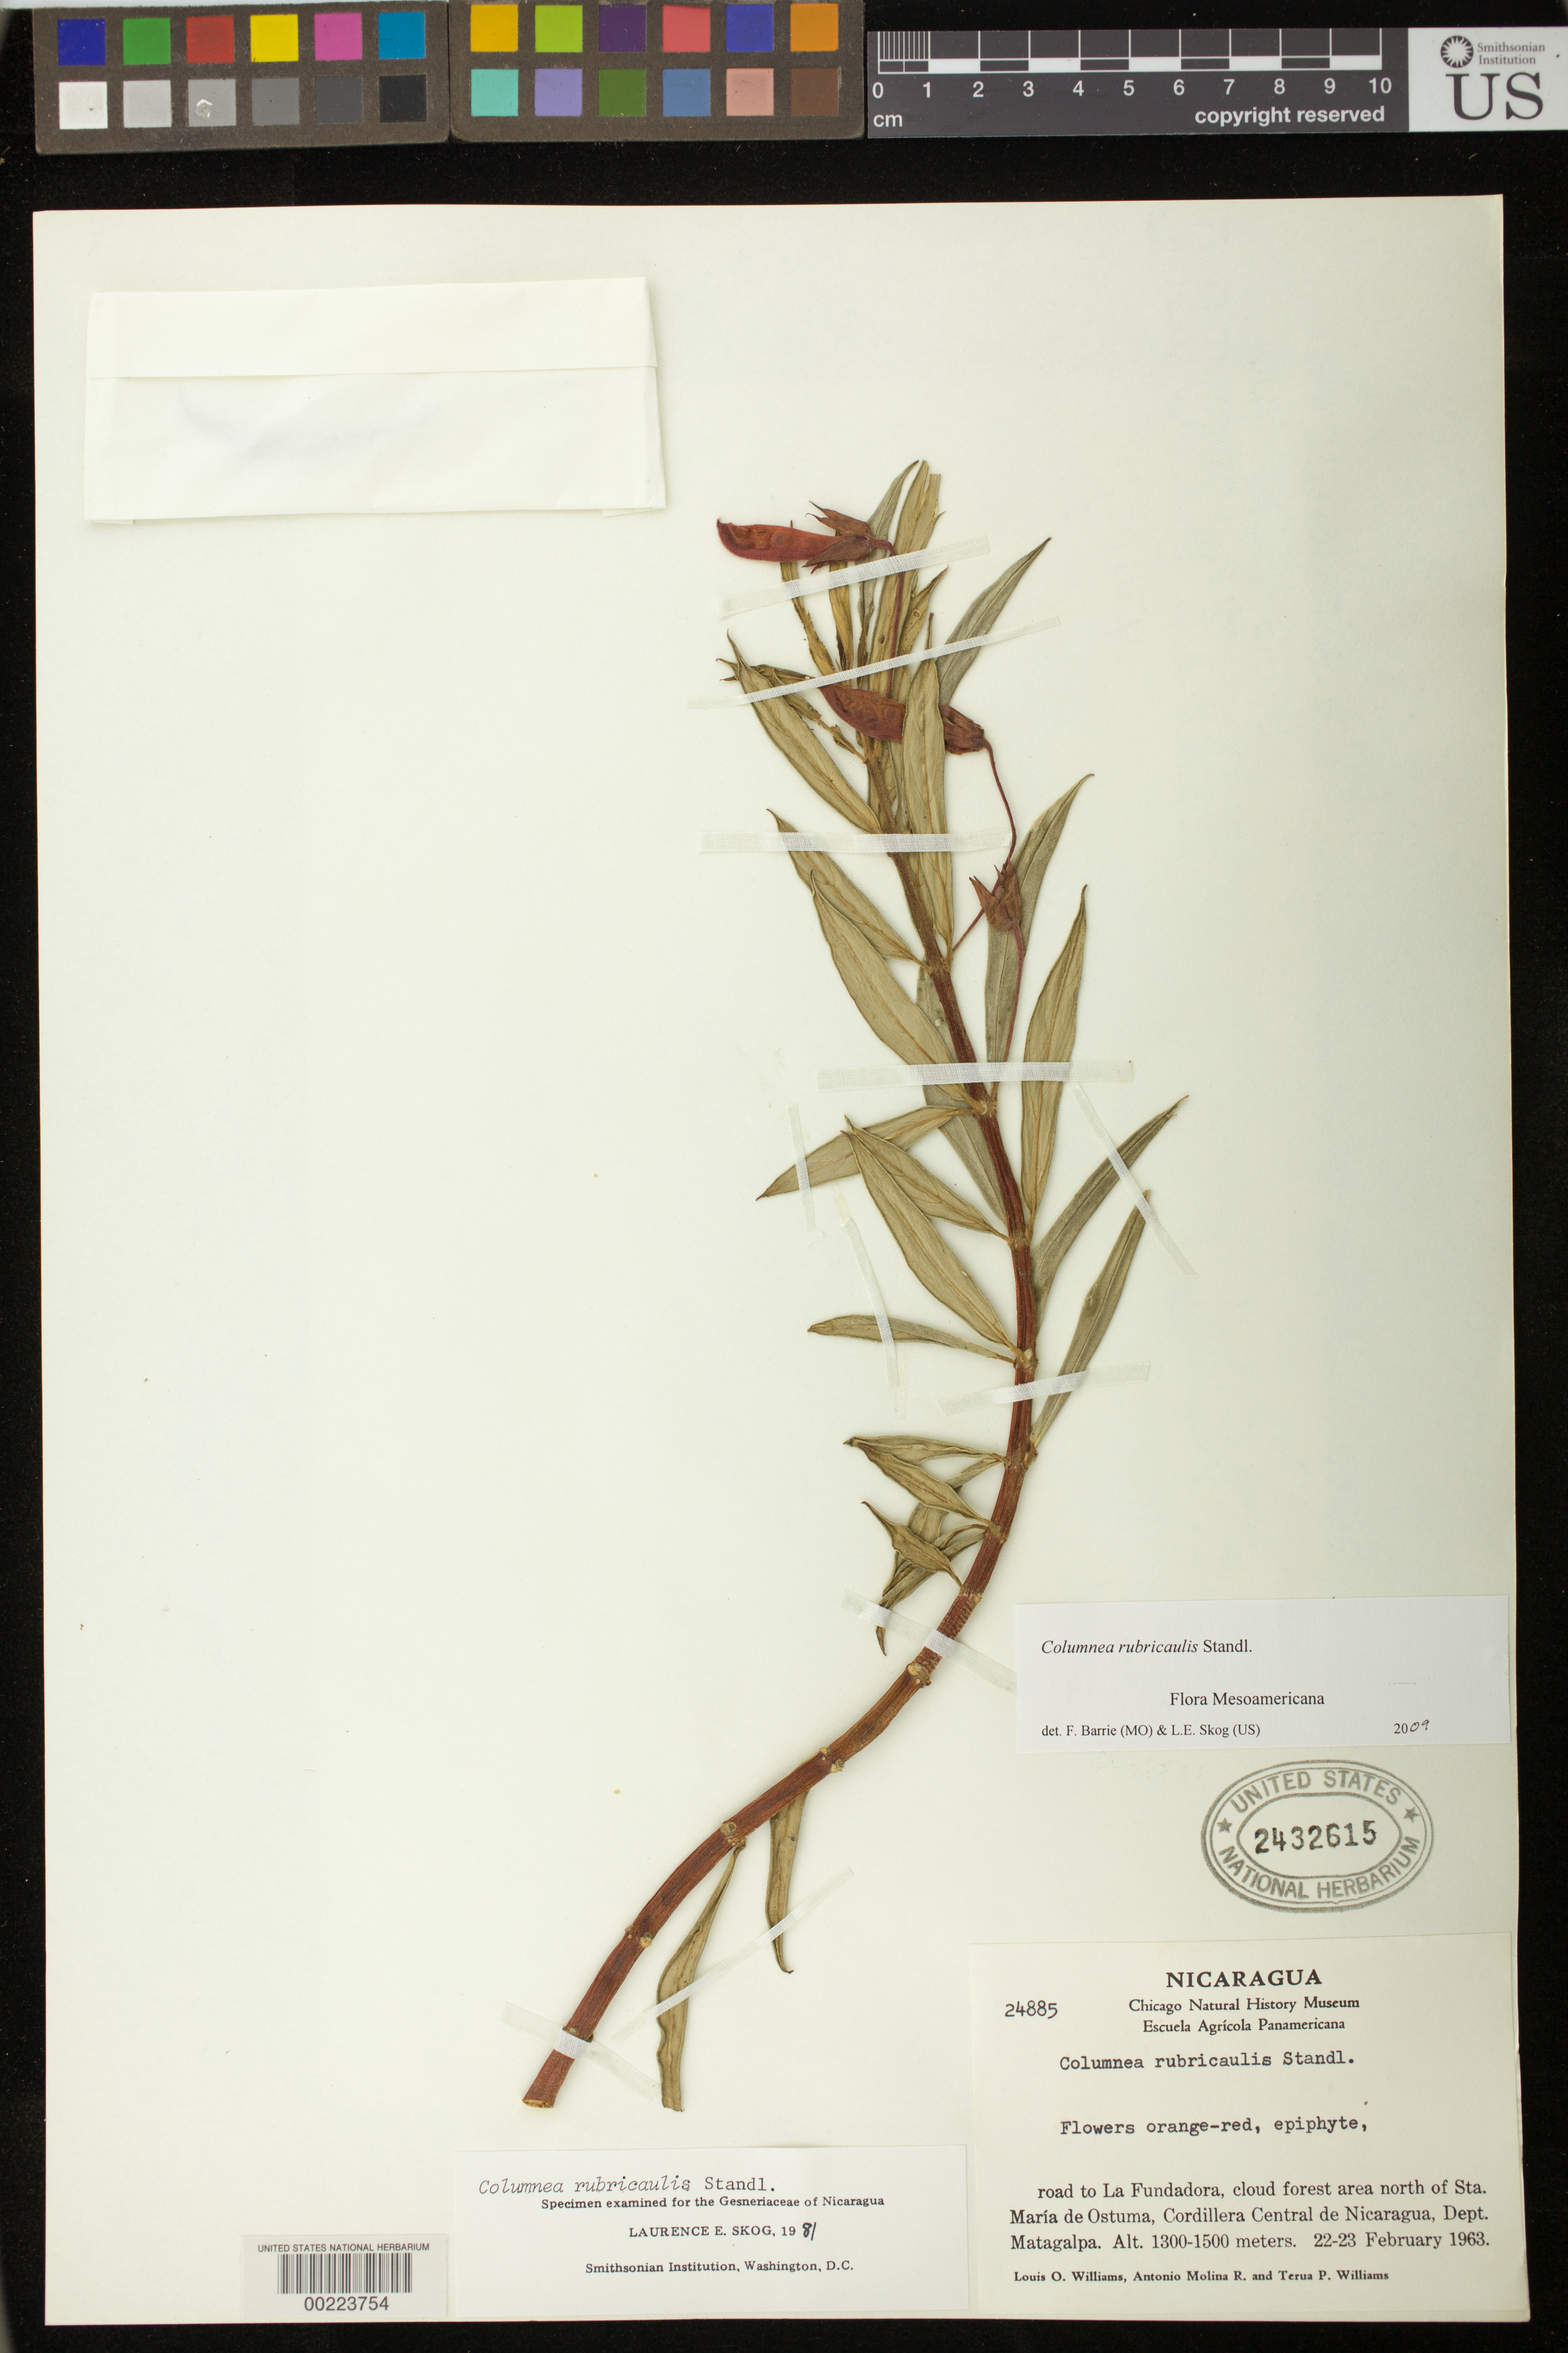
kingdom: Plantae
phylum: Tracheophyta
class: Magnoliopsida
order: Lamiales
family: Gesneriaceae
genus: Columnea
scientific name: Columnea rubricaulis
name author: Standl.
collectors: L. O. Williams, A. Molina R. & T. P. Williams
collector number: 24885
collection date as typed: Feb 1963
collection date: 1963-02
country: Nicaragua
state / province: Matagalpa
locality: Road to La Fundadora, N of Sta Maria de Ostuma, Cordillera Central de Nicaragua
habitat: Cloud forest area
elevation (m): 1300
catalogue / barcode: US 2432615